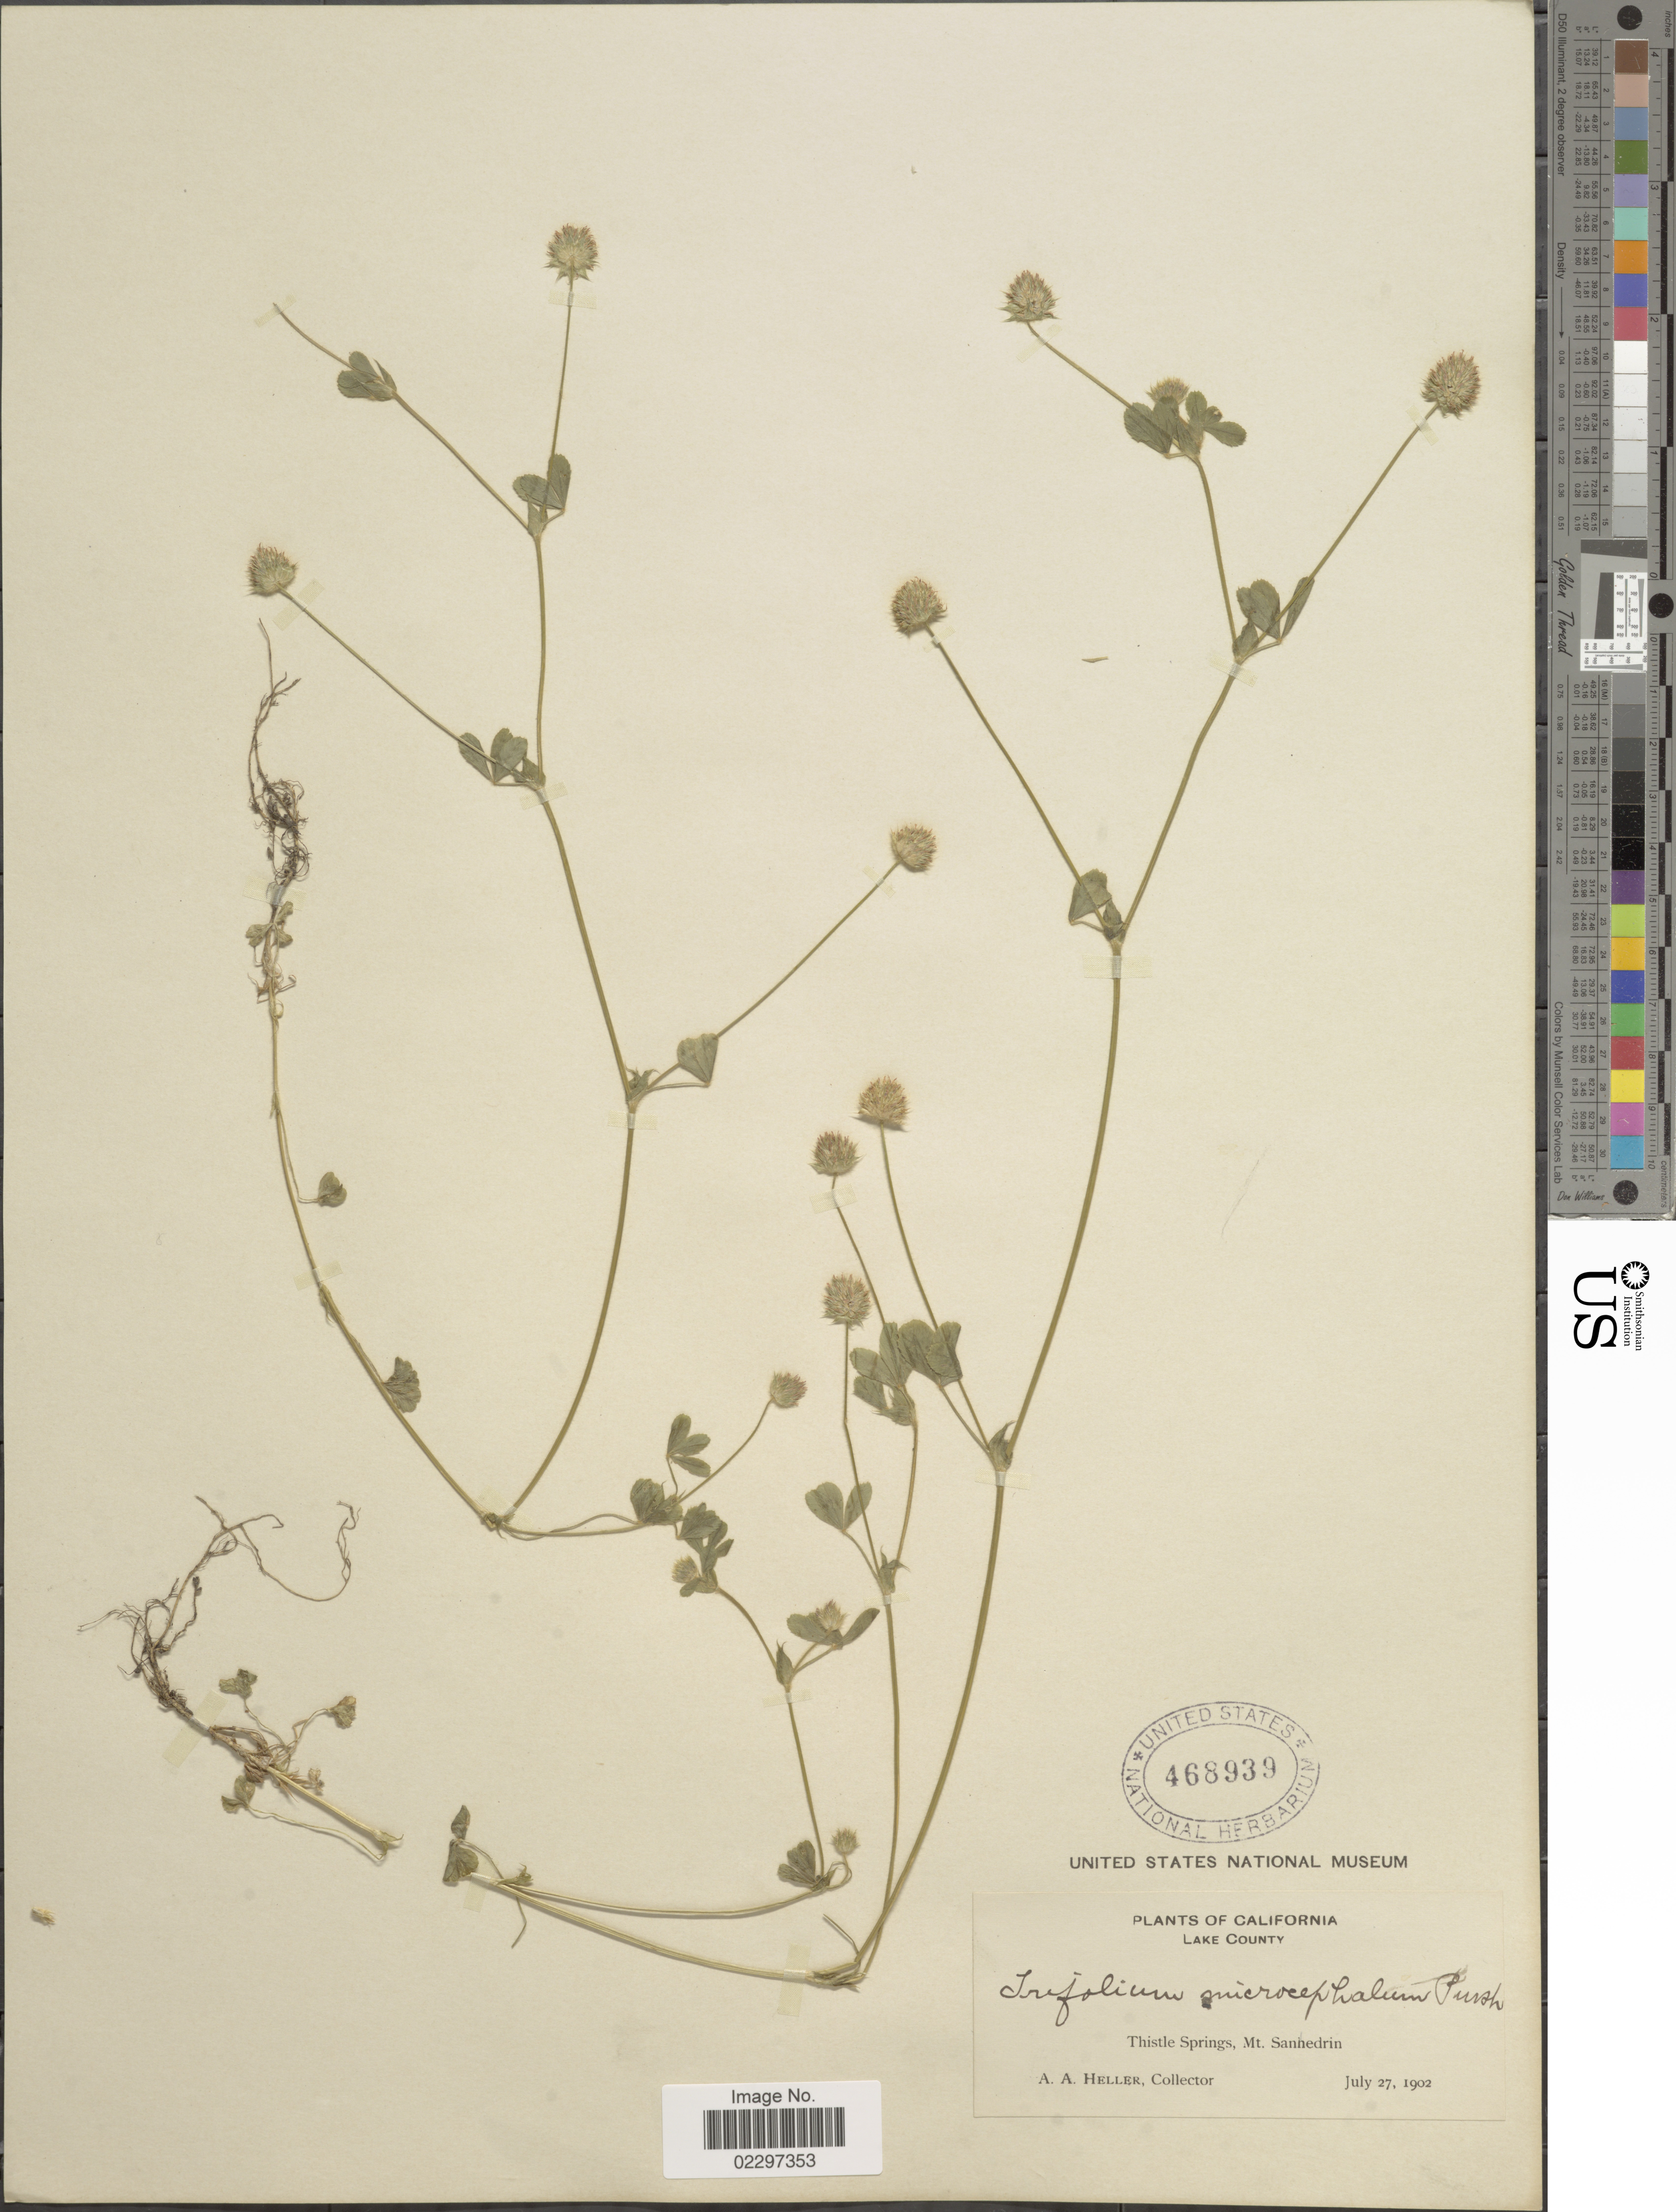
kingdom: Plantae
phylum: Tracheophyta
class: Magnoliopsida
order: Fabales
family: Fabaceae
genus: Trifolium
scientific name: Trifolium microcephalum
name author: Pursh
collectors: A. A. Heller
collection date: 1902-07-27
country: United States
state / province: California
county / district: Lake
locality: Lake County. Thistle Springs, Mt. Sanhedrin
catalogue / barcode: US 468939